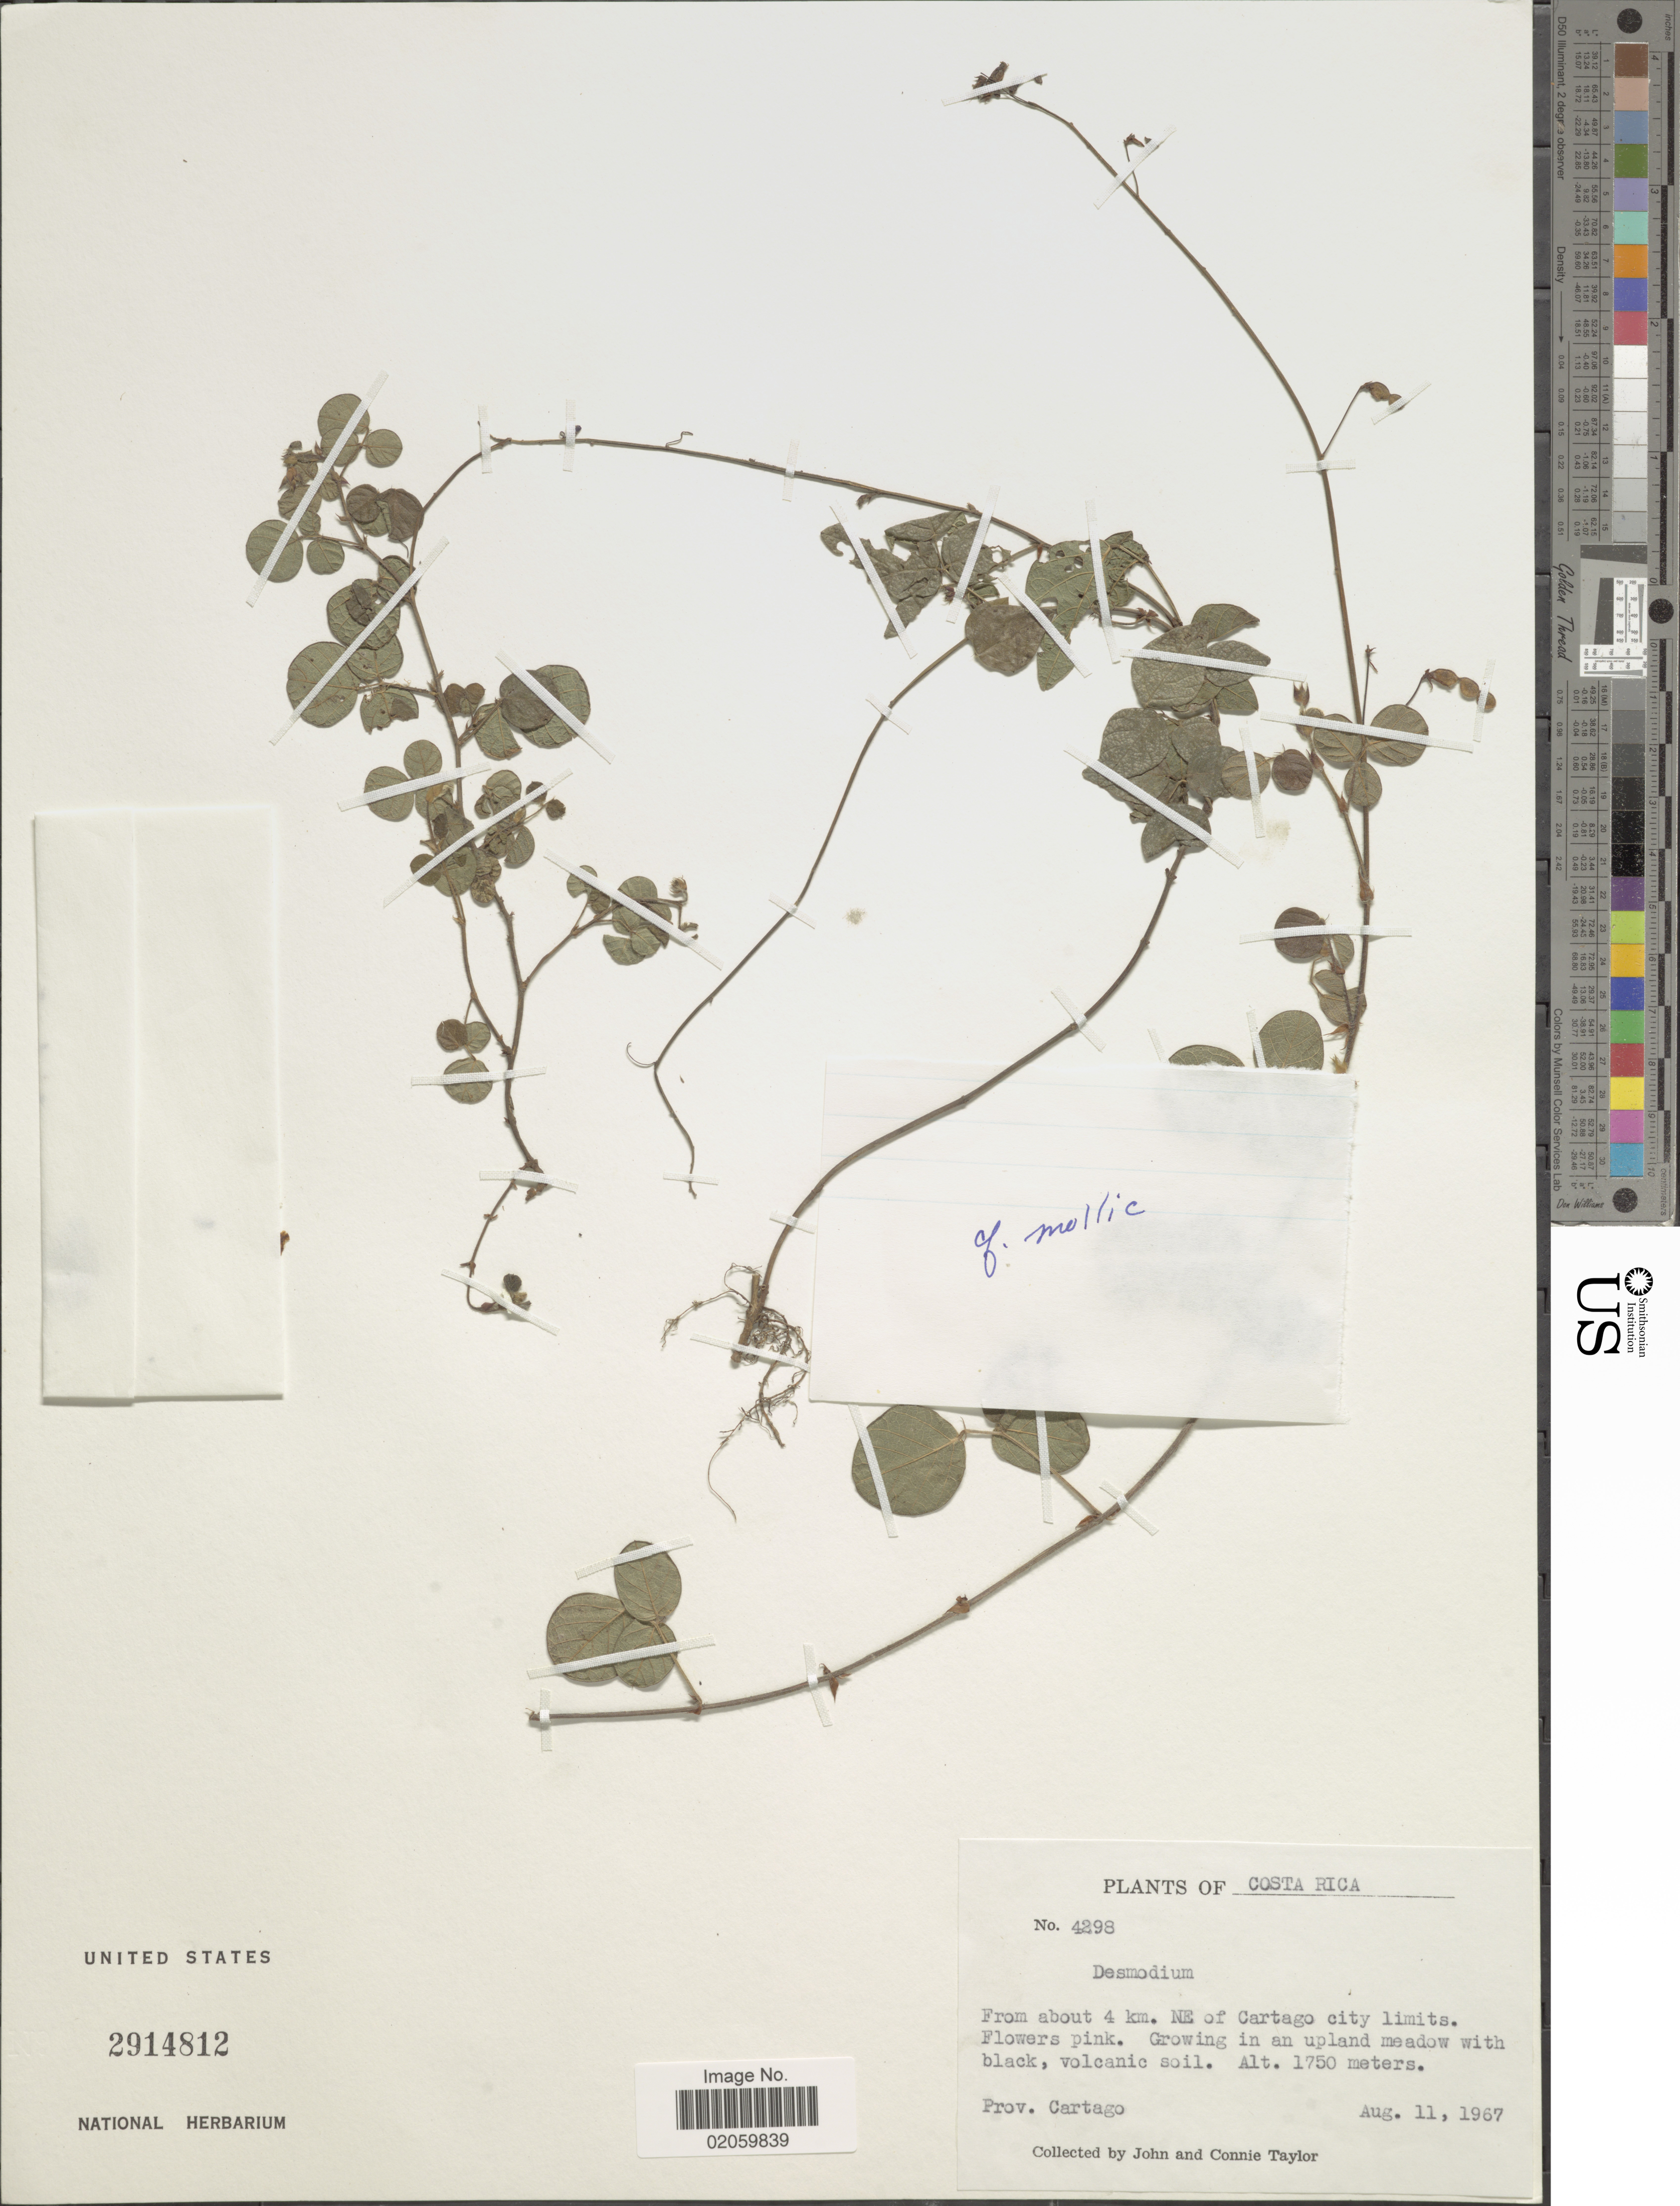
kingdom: Plantae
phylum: Tracheophyta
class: Magnoliopsida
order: Fabales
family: Fabaceae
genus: Desmodium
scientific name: Desmodium molliculum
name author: (Kunth) DC.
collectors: J. Taylor & C. Taylor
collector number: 4298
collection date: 1967-08-11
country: Costa Rica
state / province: Cartago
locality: From about 4 km NE of Cartago city limits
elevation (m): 1750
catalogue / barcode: US 2914812